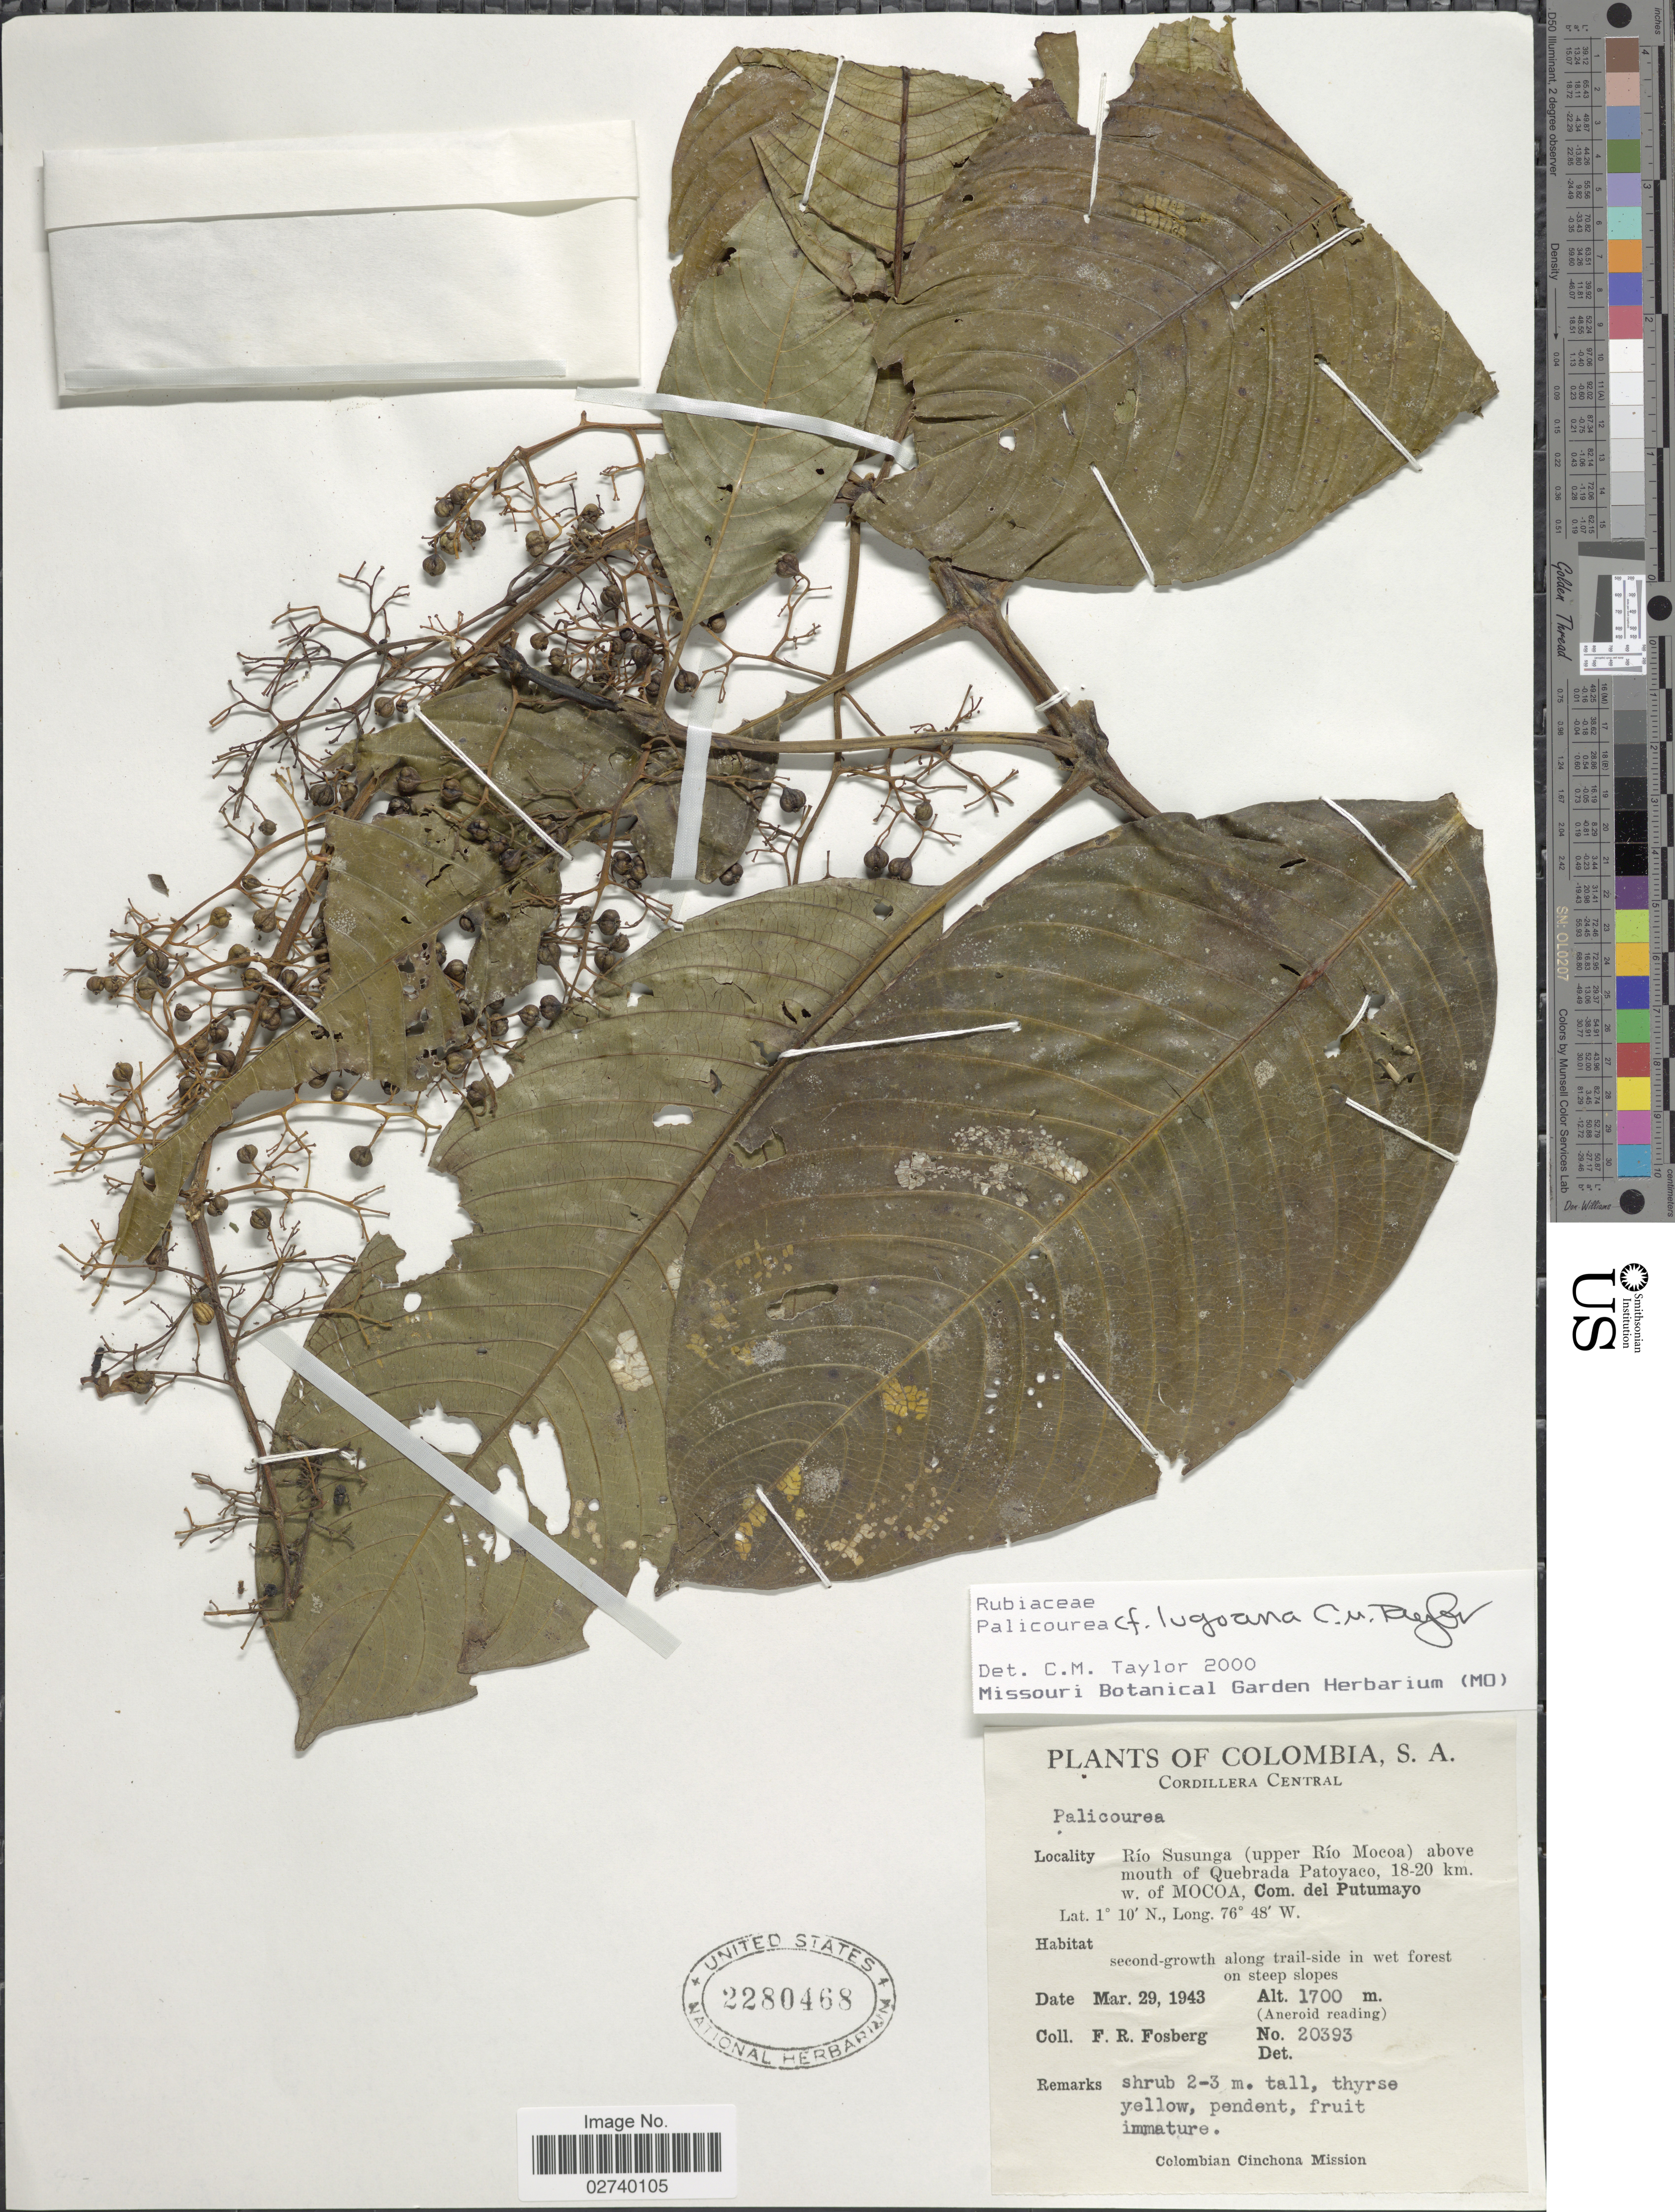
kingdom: Plantae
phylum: Tracheophyta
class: Magnoliopsida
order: Gentianales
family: Rubiaceae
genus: Palicourea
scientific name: Palicourea lugoana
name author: C.M. Taylor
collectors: F. R. Fosberg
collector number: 20393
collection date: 1943-03-29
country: Colombia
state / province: Putumayo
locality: Cordillera Central, Rio Susanga (upper Rio Mocoa) above mouth of Quebrada Patoyaco, 18-20 km. w. of Mocoa, second-growth along trail-side in wet forest on steep slopes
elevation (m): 1700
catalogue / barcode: US 2280468